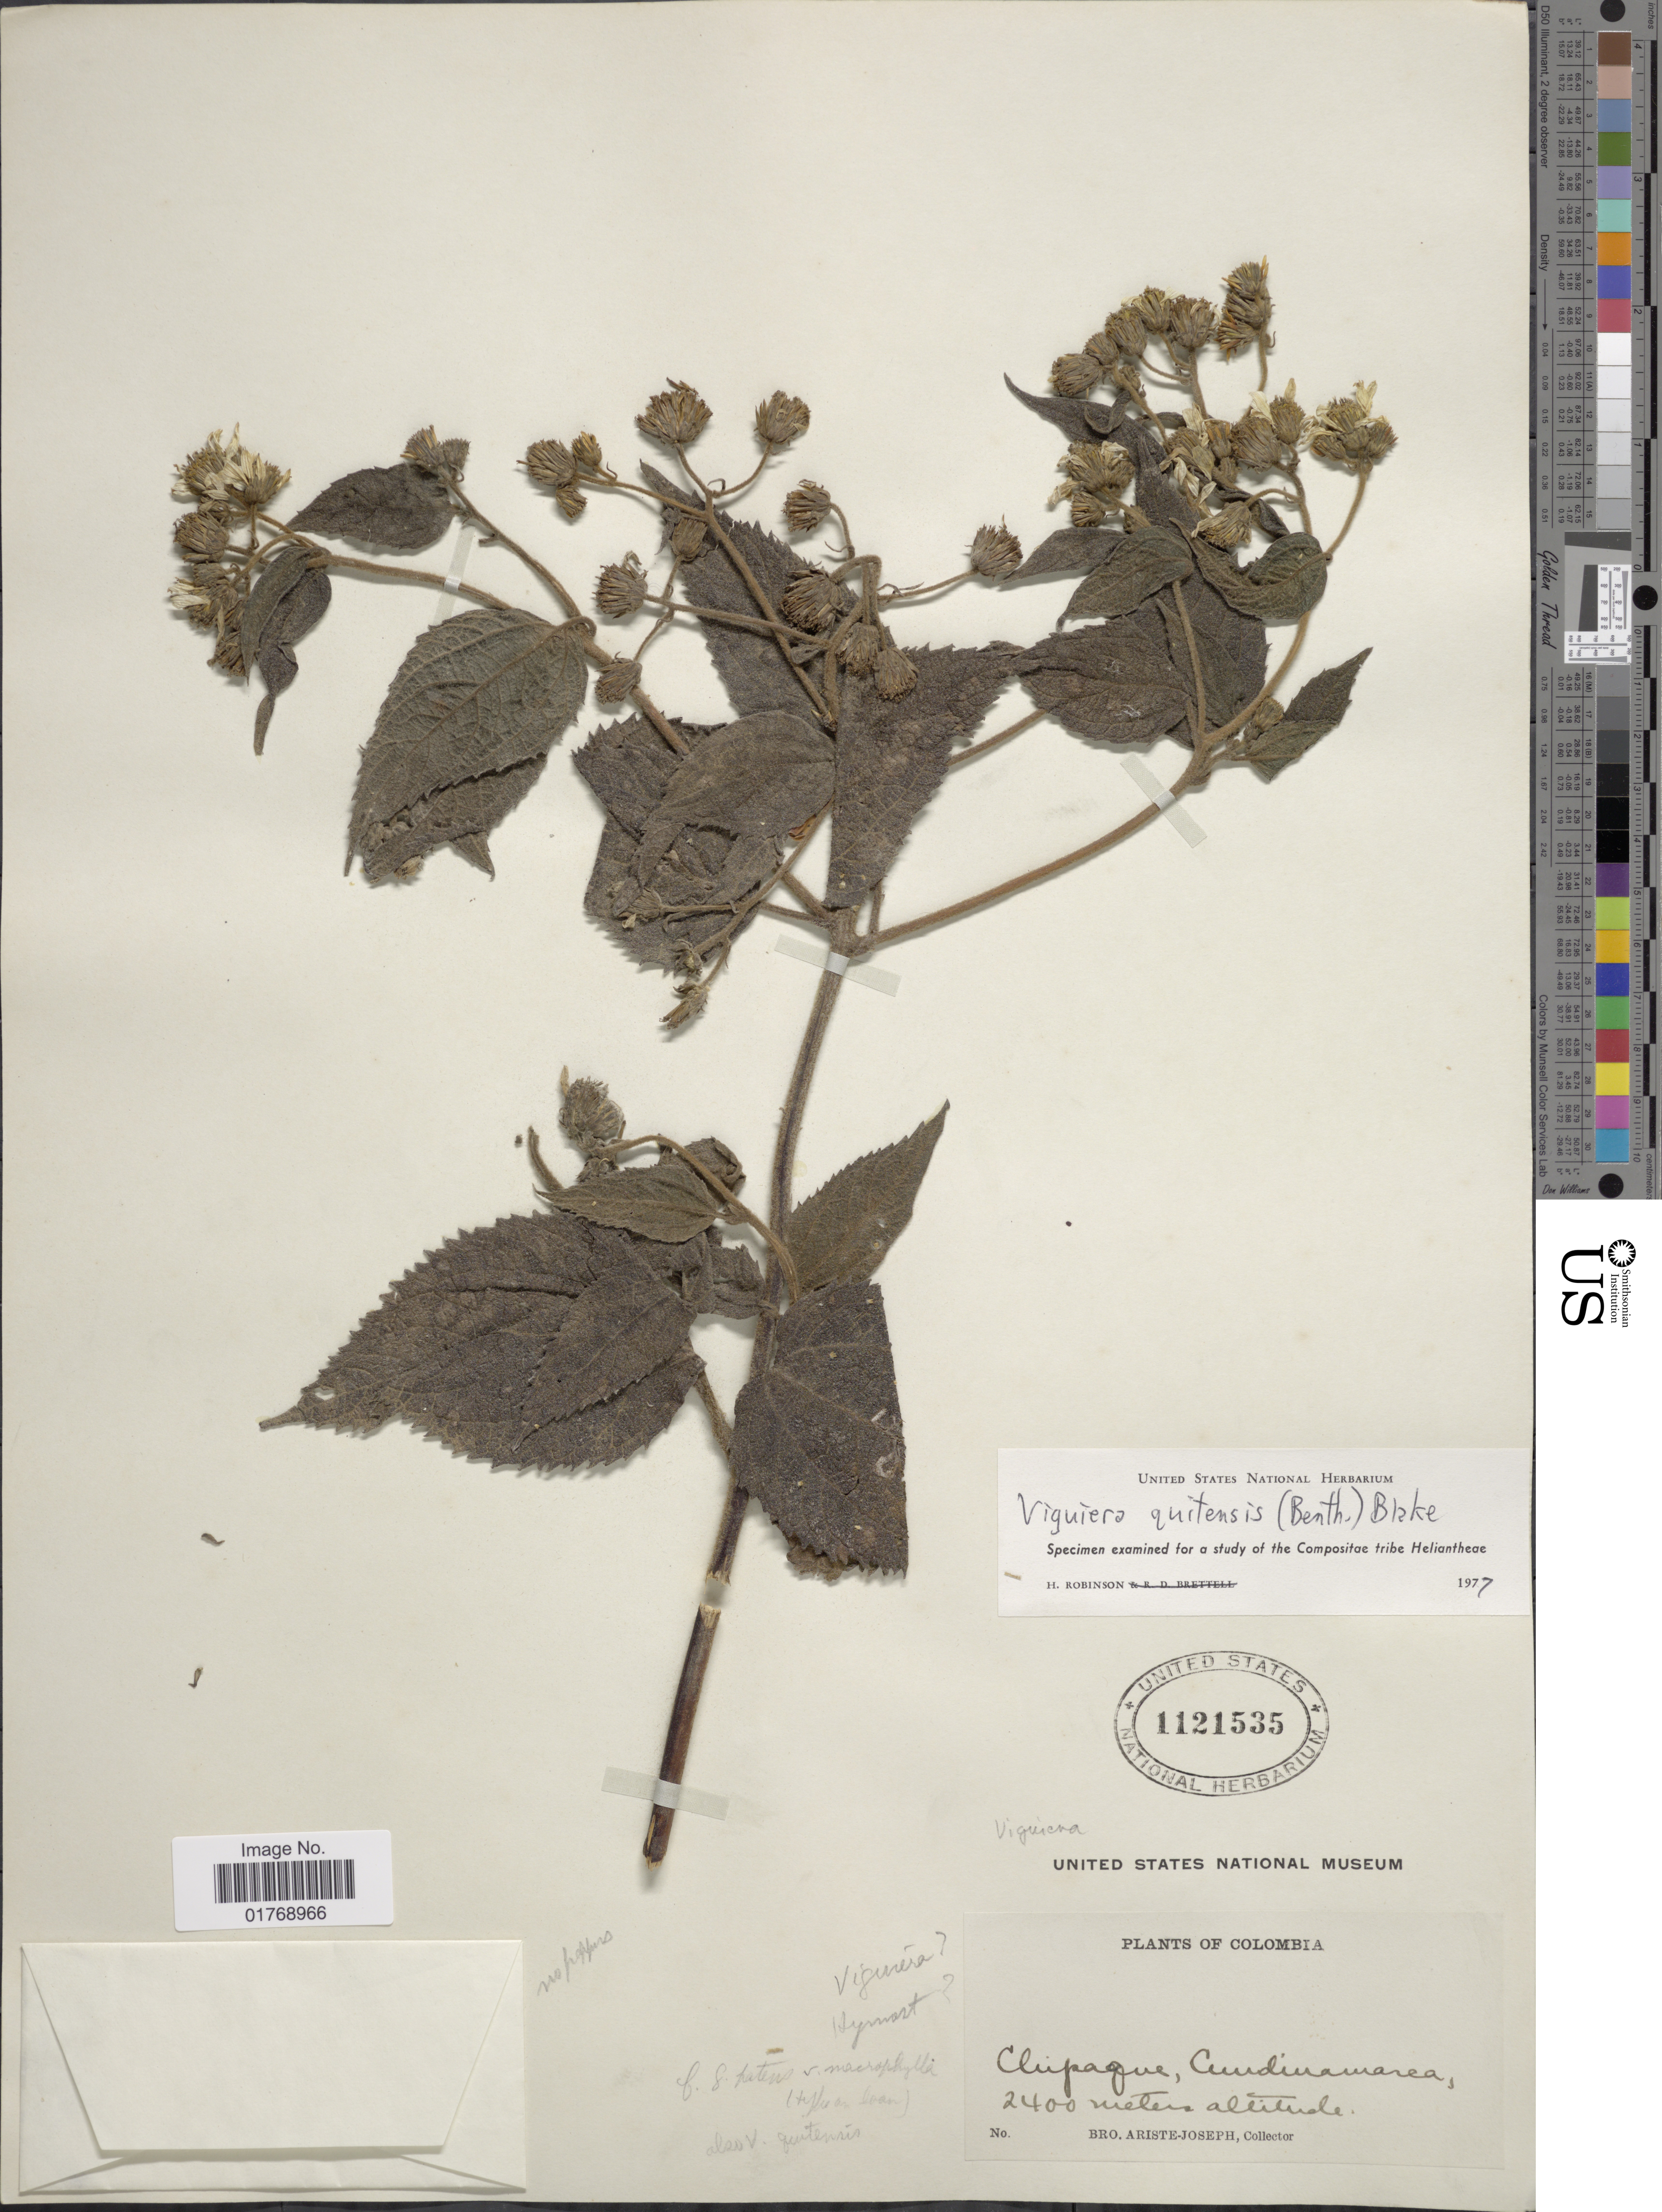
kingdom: Plantae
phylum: Tracheophyta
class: Magnoliopsida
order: Asterales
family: Asteraceae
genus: Viguiera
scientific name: Viguiera quitensis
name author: (Benth.) S.F. Blake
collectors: Bro. Ariste-Joseph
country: Colombia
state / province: Cundinamarca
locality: Clipaque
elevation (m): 2400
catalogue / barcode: US 1121535